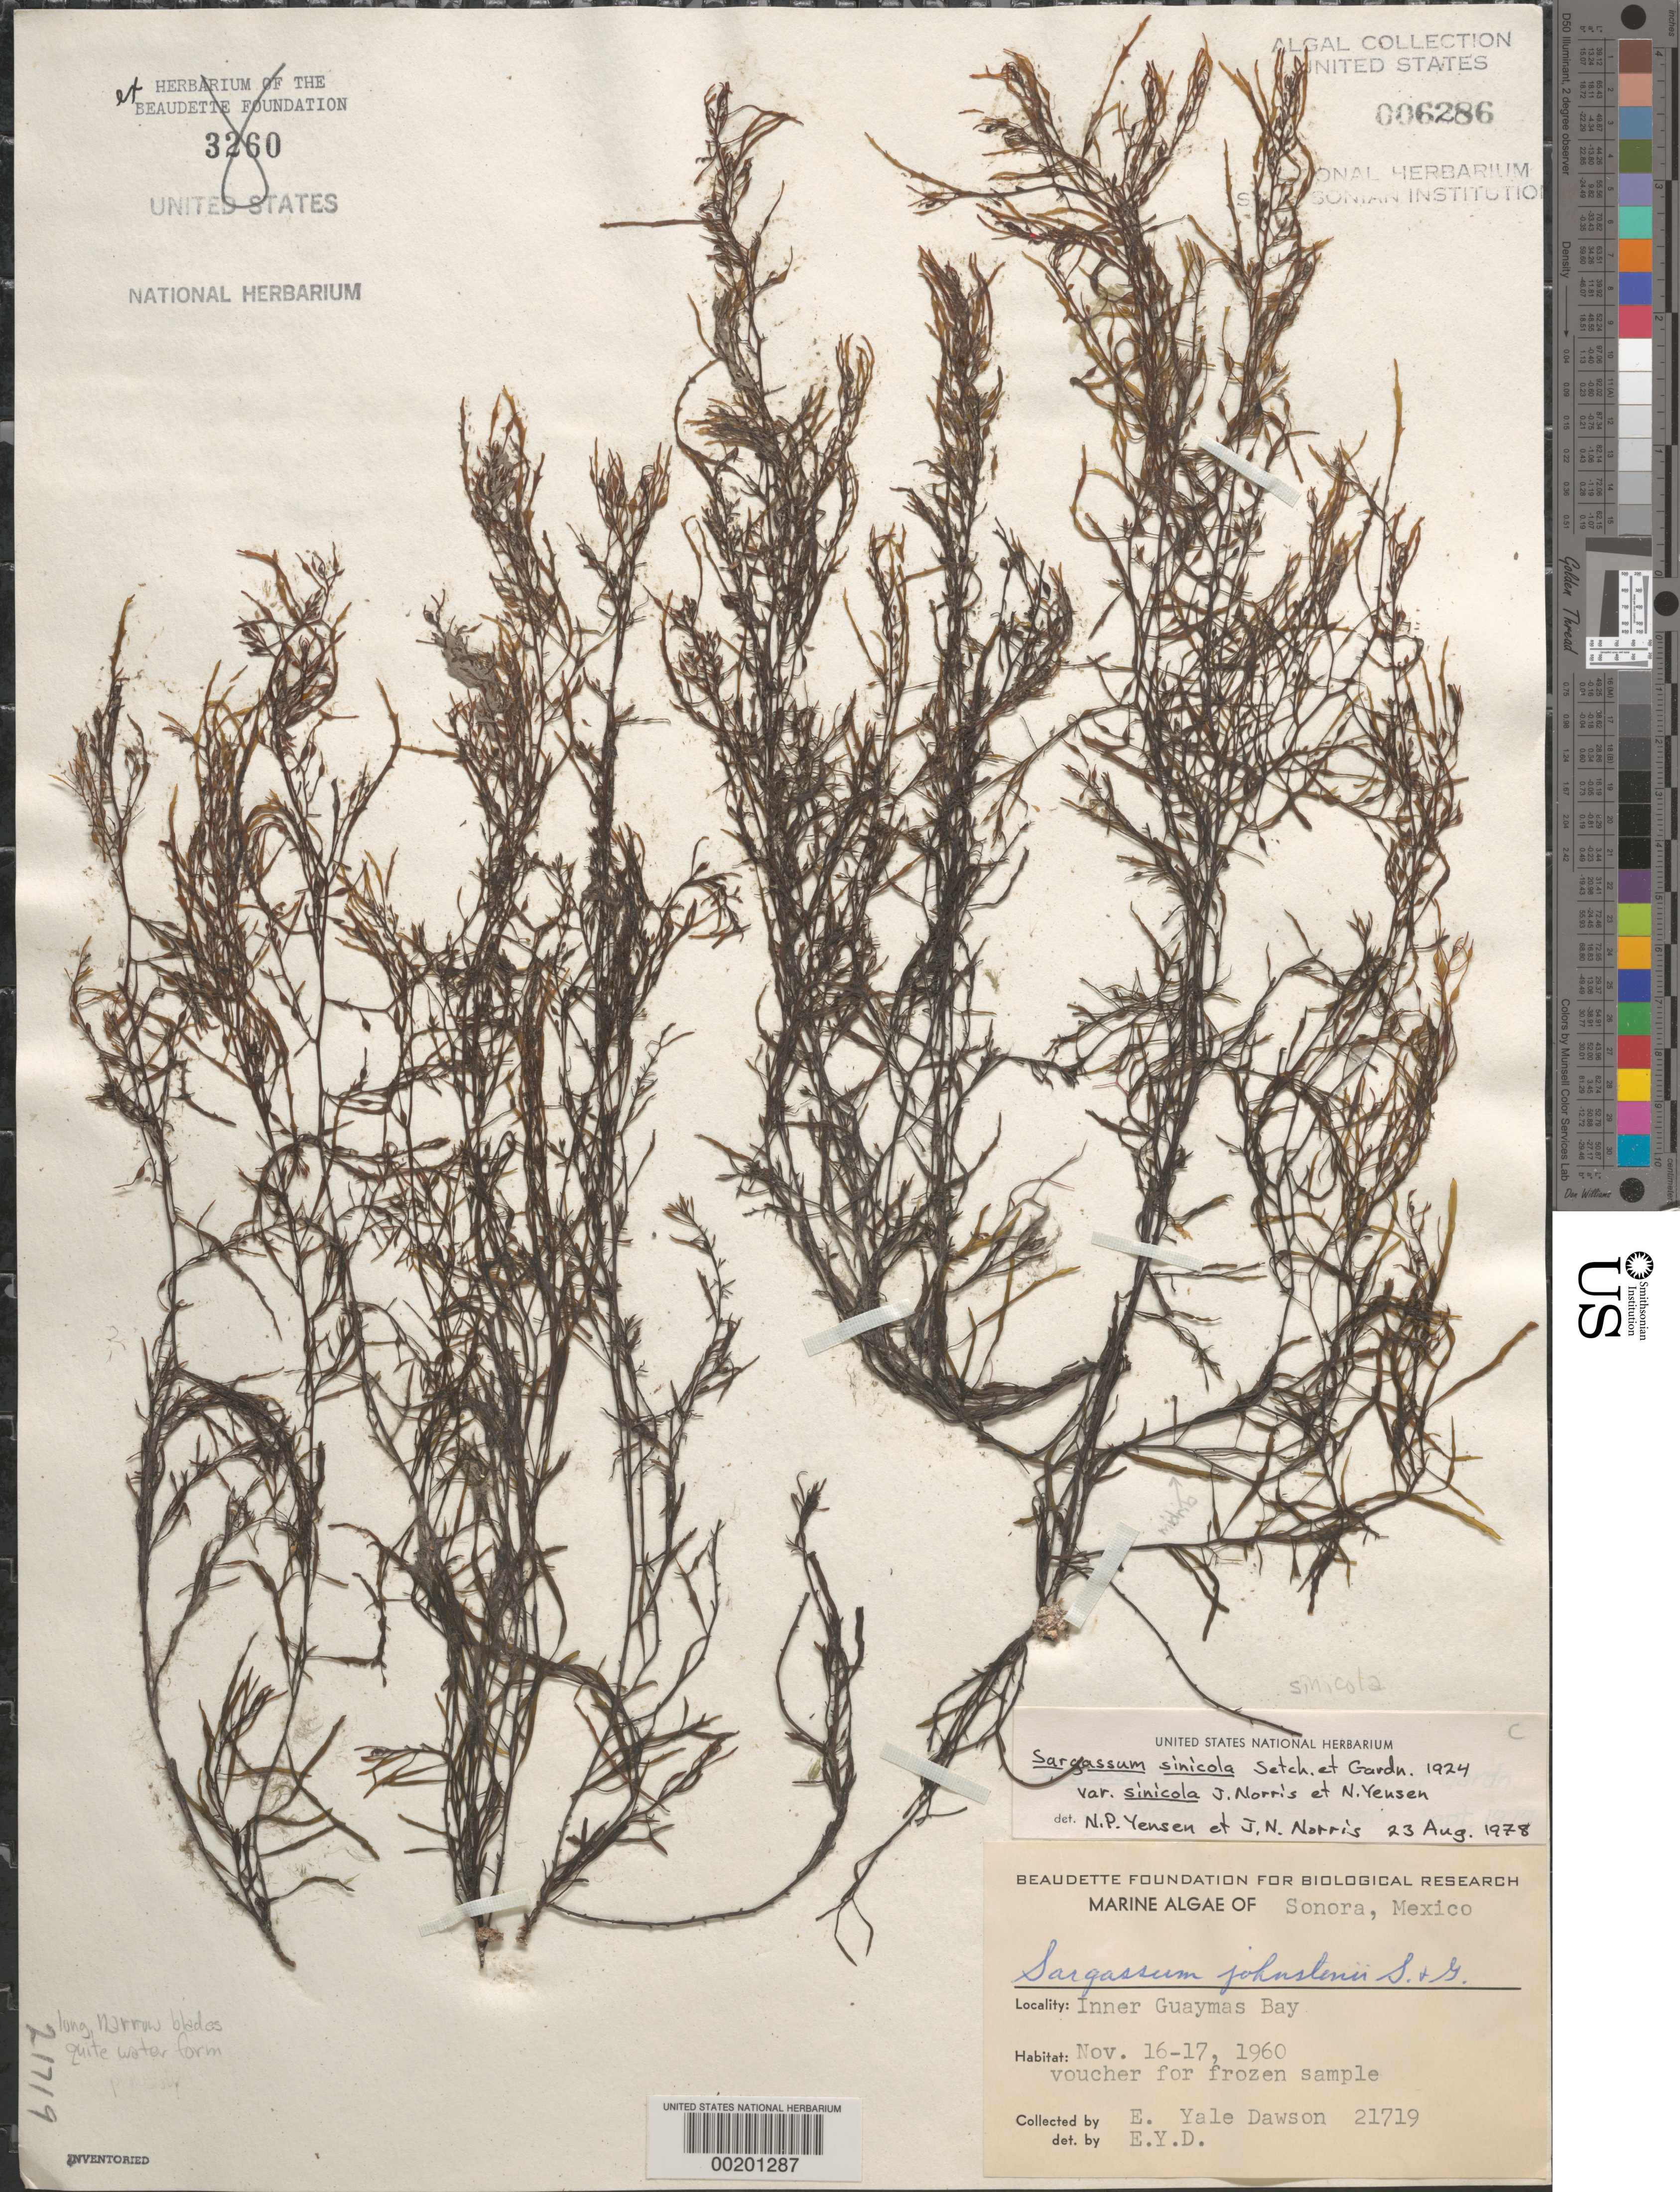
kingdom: Chromista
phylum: Ochrophyta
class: Phaeophyceae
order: Fucales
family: Sargassaceae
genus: Sargassum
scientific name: Sargassum sinicola var. sinicola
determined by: Norris, J. N.; Yensen, N. P.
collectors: E. Y. Dawson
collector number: EYD 21719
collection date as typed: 16 Nov 1960 to 17 Nov 1960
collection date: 1960-11-16/1960-11-17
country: Mexico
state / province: Sonora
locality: Inner Bahia Guaymas (Inner Guaymas Bay)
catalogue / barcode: US 6286